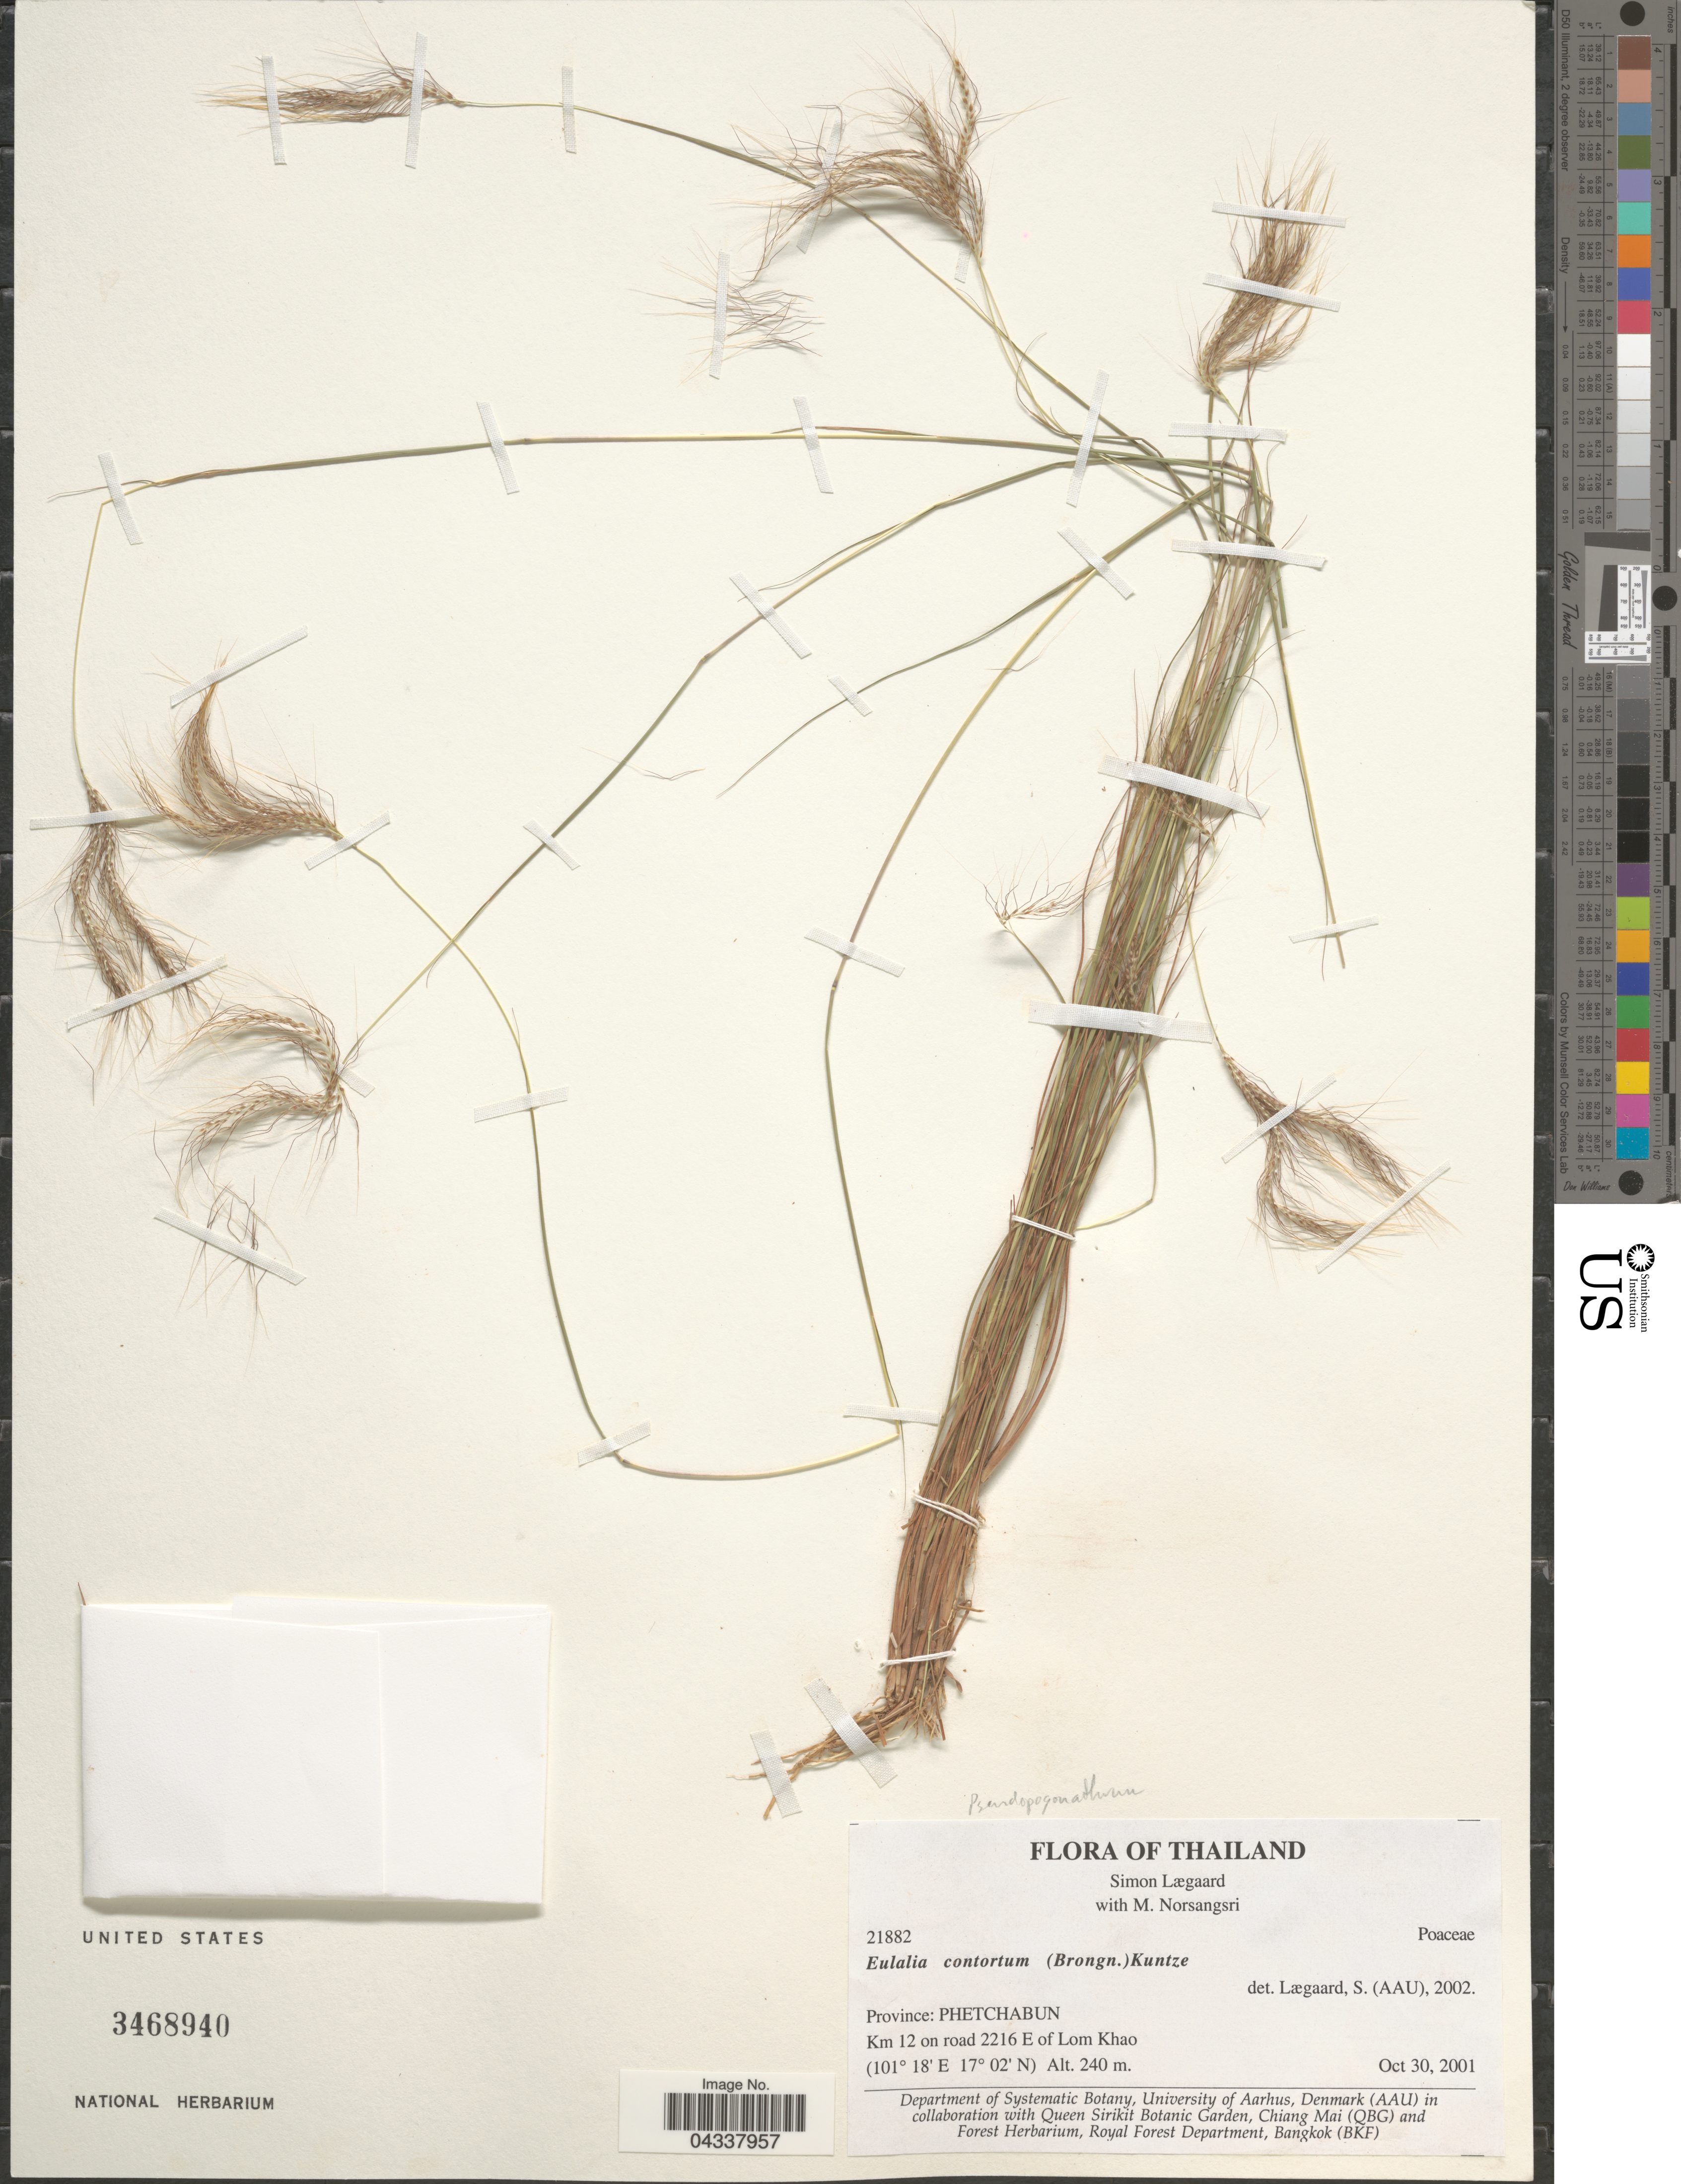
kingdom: Plantae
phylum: Tracheophyta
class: Liliopsida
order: Poales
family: Poaceae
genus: Pseudopogonatherum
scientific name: Pseudopogonatherum contortum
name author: A. Camus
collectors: S. Lægaard & M. Norsangsri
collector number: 21882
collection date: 2001-10-30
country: Thailand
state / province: Phetchabun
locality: Km 12 on road 2216 E of Lom Khao.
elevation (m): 240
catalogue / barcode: US 3468940